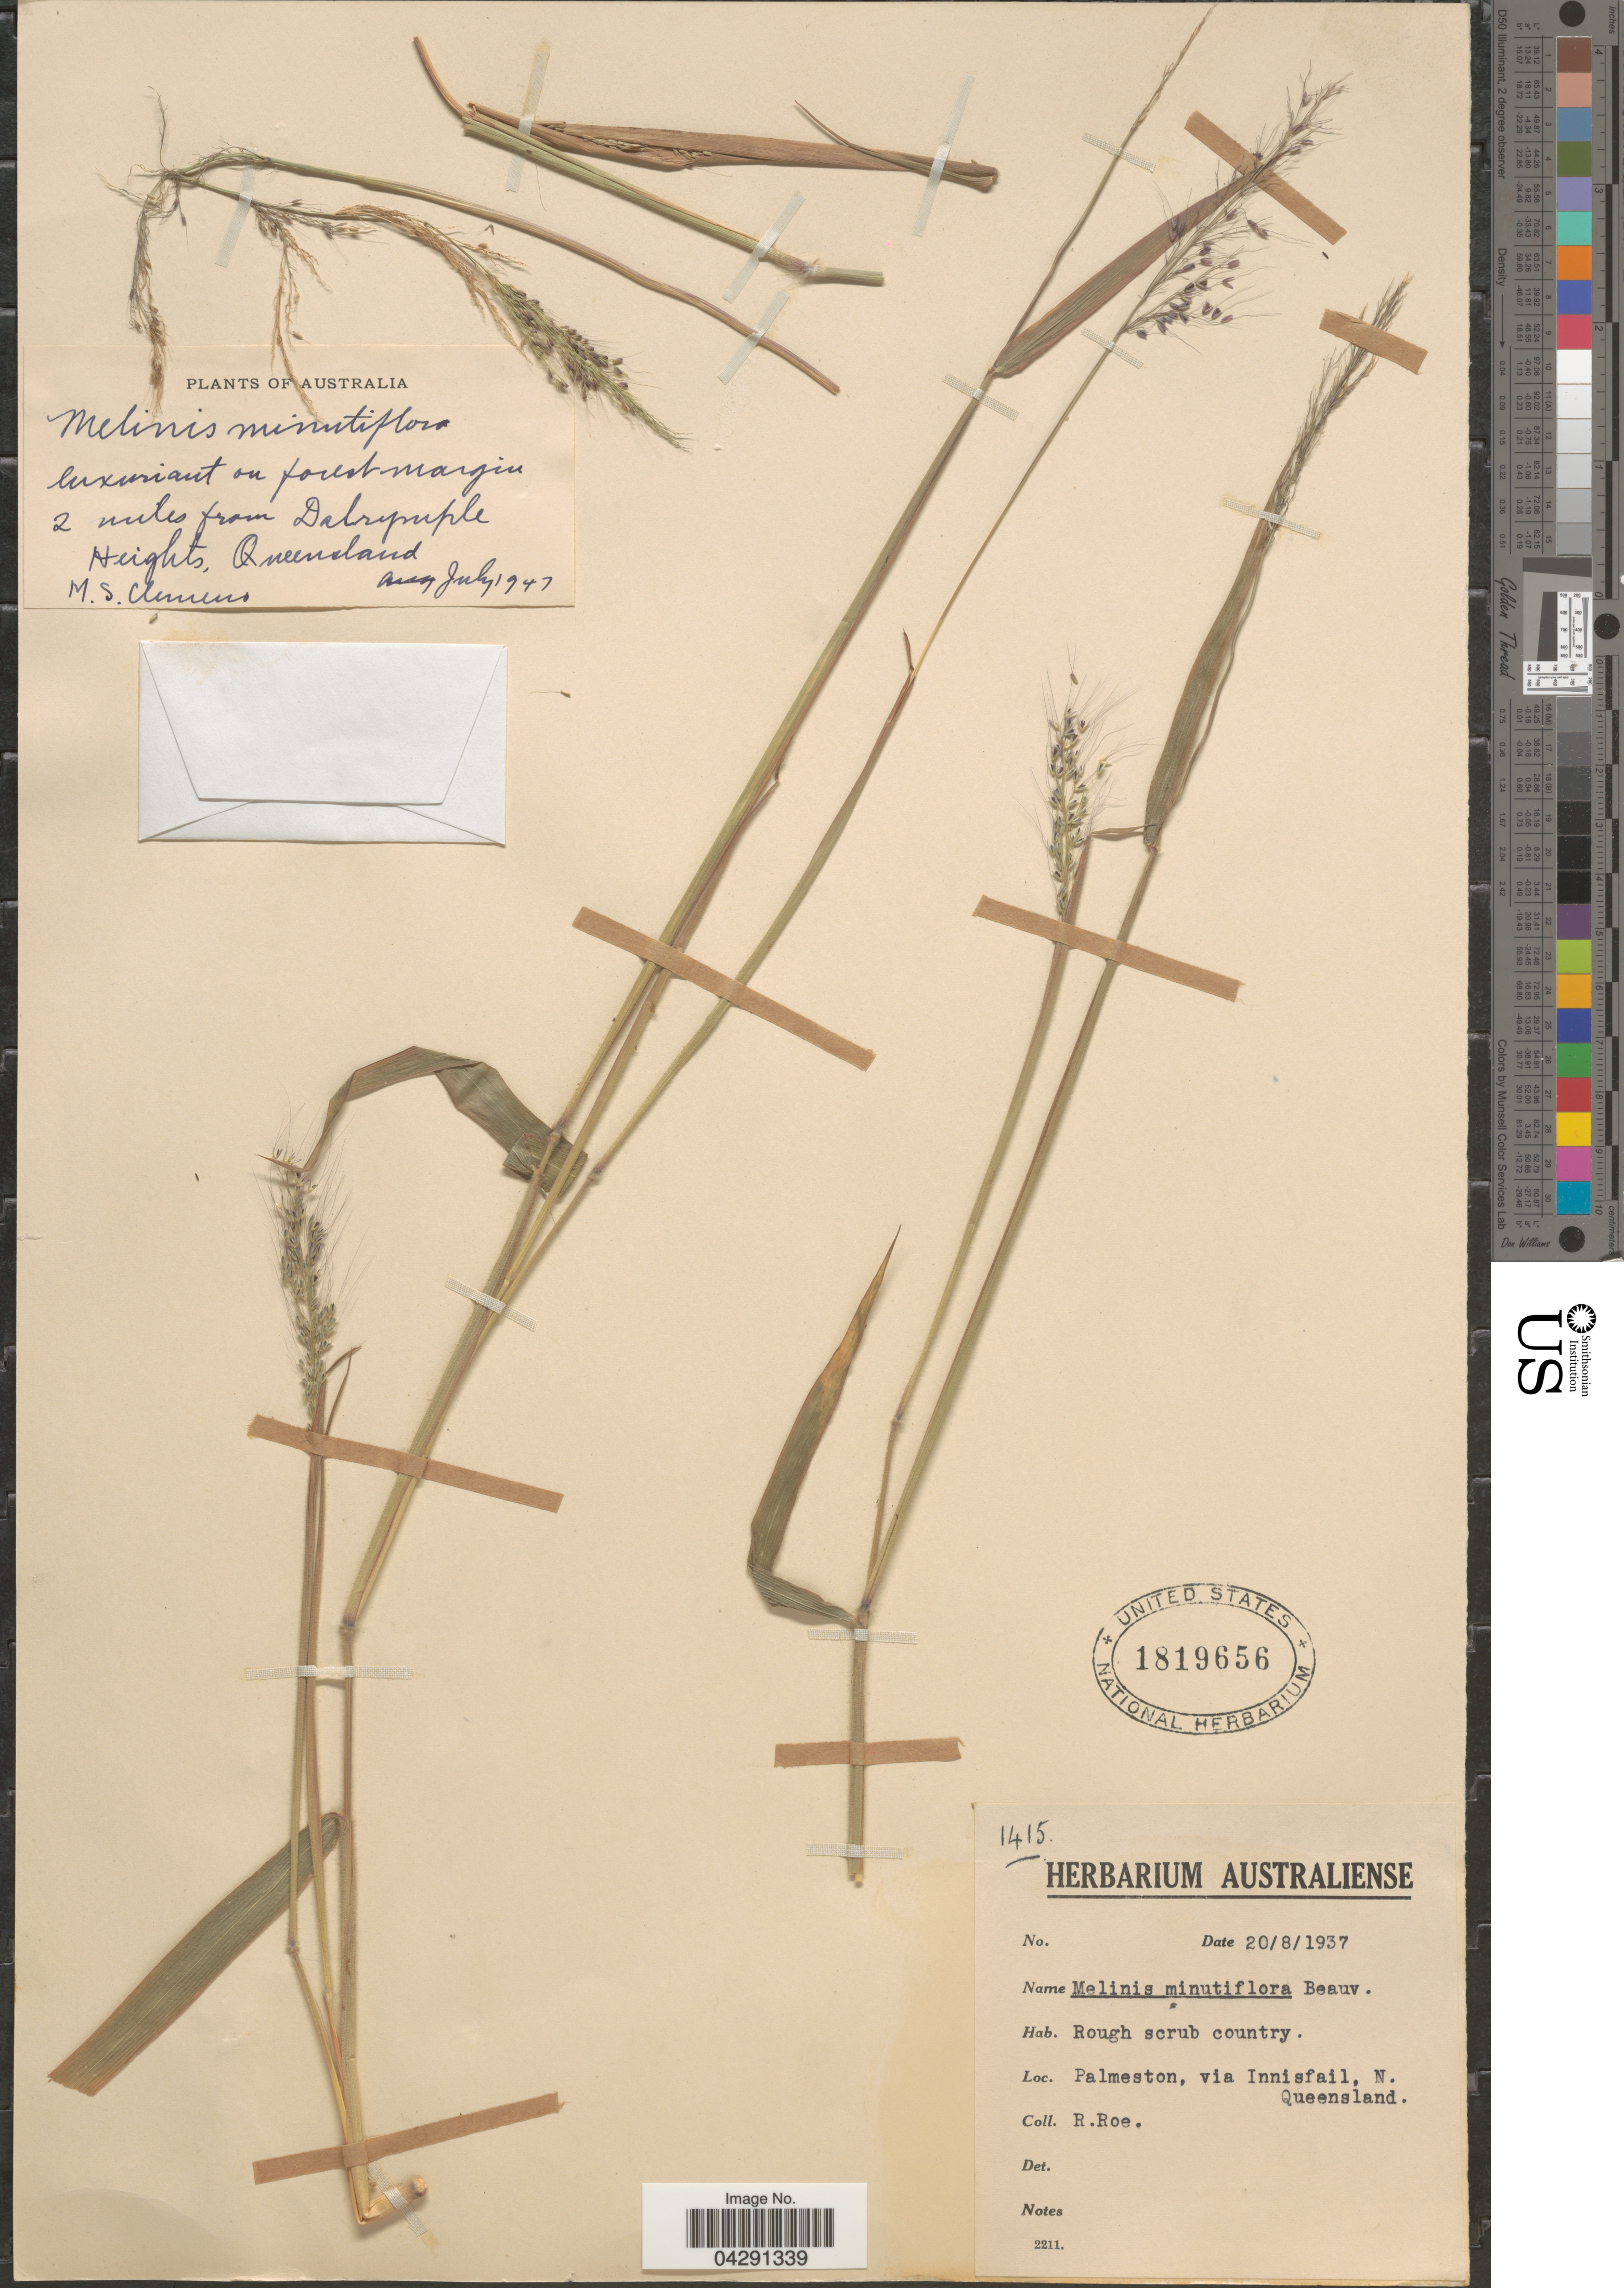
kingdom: Plantae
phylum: Tracheophyta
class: Liliopsida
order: Poales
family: Poaceae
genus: Melinis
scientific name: Melinis minutiflora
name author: P. Beauv.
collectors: M. S. Clemens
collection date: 1947-07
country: Australia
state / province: Queensland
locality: Luxuriant on forest margin. 2 miles from Dalrymple Heights.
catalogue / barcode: US 1819656